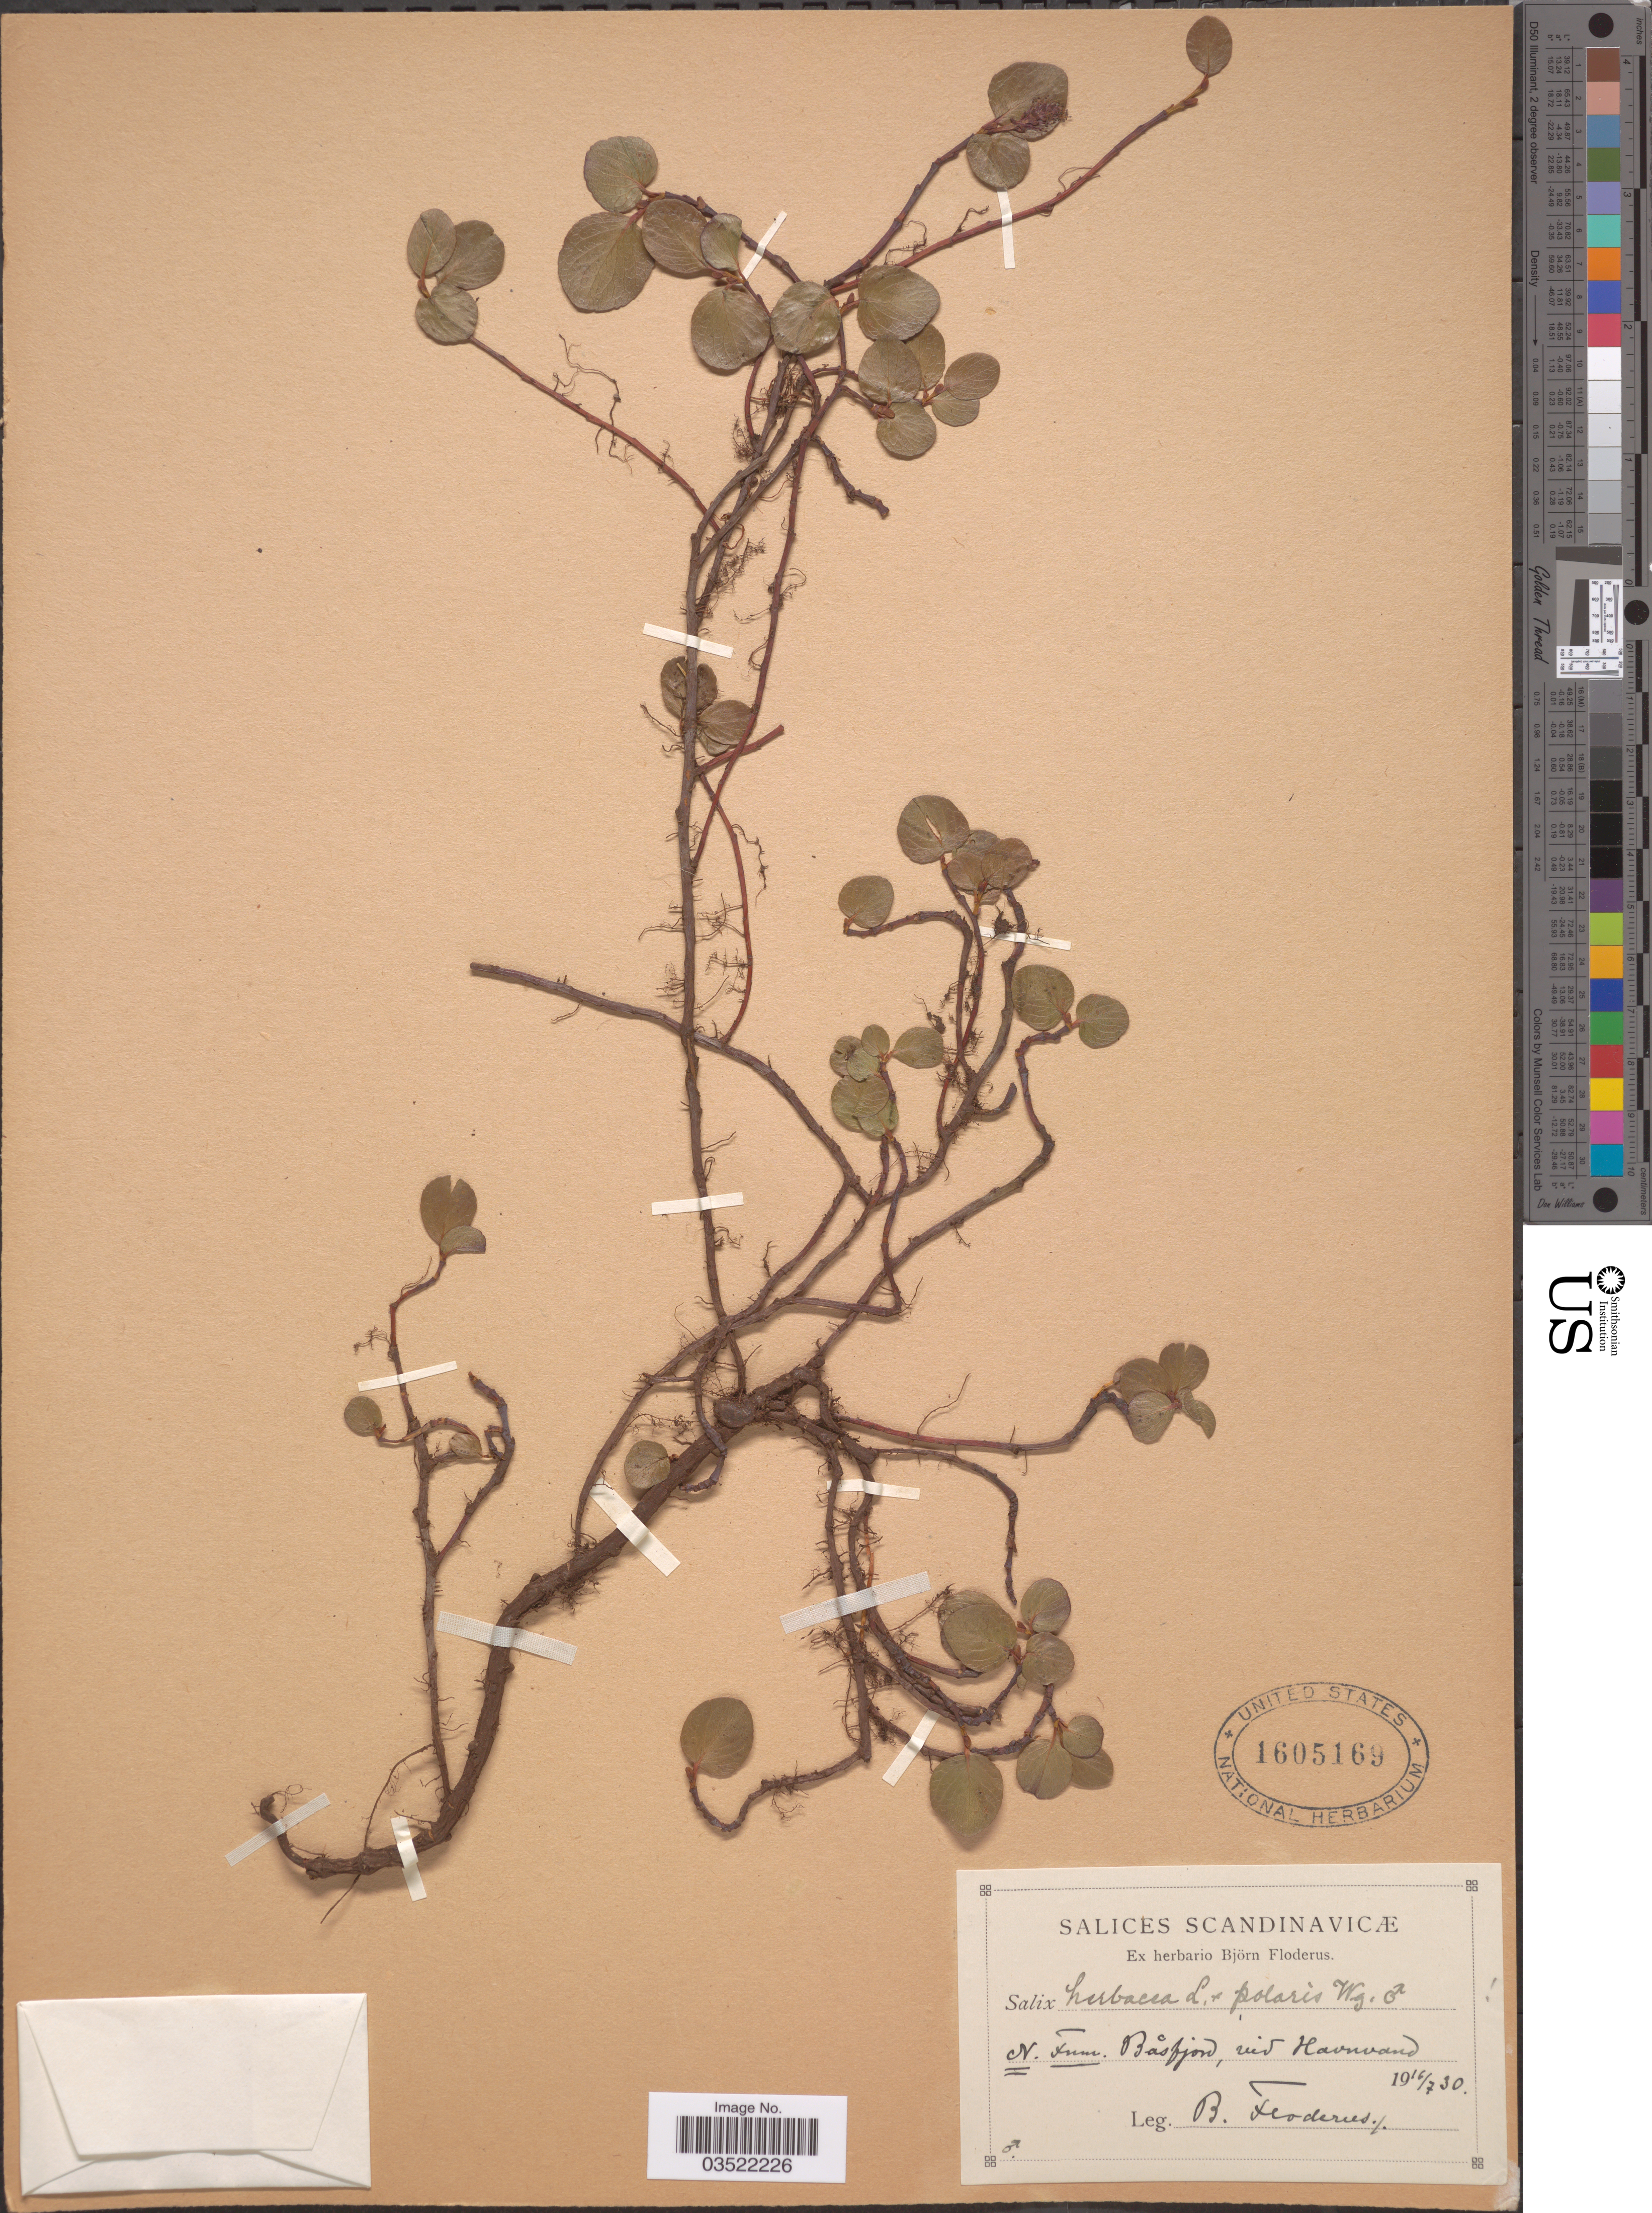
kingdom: Plantae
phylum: Tracheophyta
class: Magnoliopsida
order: Malpighiales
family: Salicaceae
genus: Salix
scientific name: Salix herbacea x S. polaris Wahlenb.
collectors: B. G. O. Floderus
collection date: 1930-07-16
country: Norway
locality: Scandinavicæ. N. Finm. Båsfjord, vid Havnvand.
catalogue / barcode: US 1605169